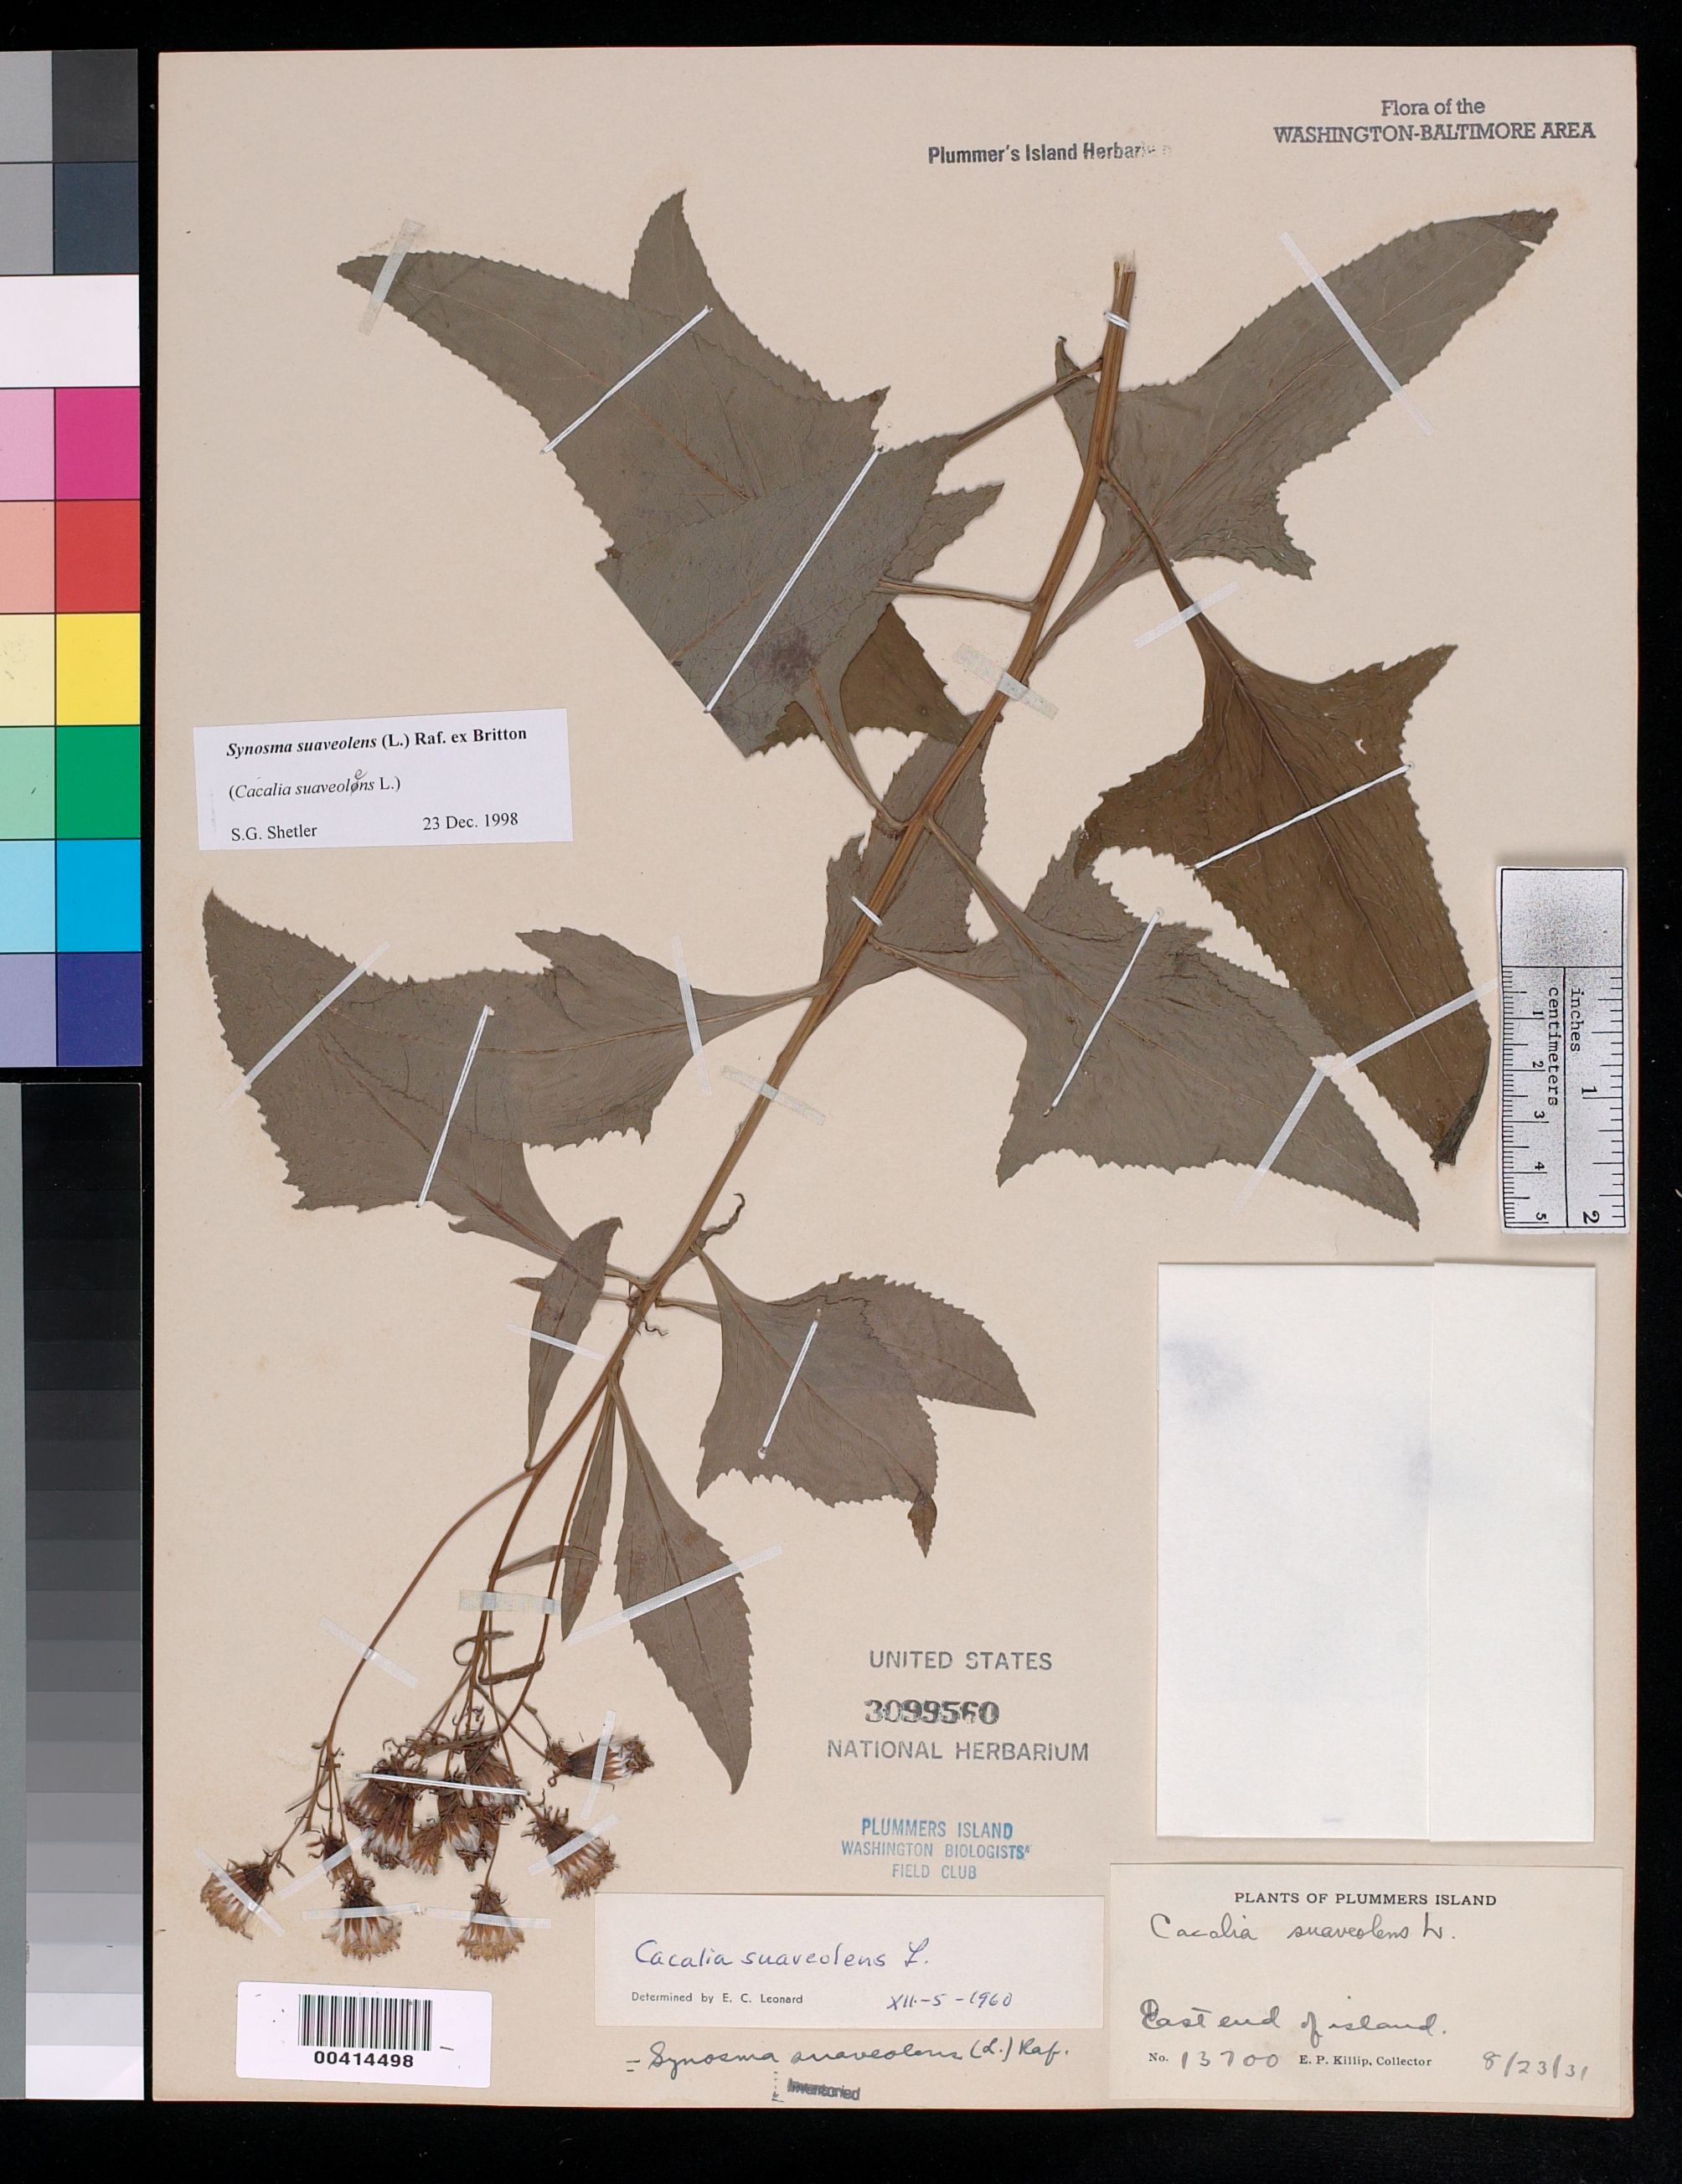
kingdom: Plantae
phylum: Tracheophyta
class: Magnoliopsida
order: Asterales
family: Asteraceae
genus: Hasteola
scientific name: Hasteola suaveolens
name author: (L.) Pojark.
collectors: E. P. Killip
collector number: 13700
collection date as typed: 23 Aug 1931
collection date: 1931-08-23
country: United States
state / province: Maryland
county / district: Montgomery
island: Plummers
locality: Plummers Island; east end C. & O. Canal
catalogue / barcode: US 3099560